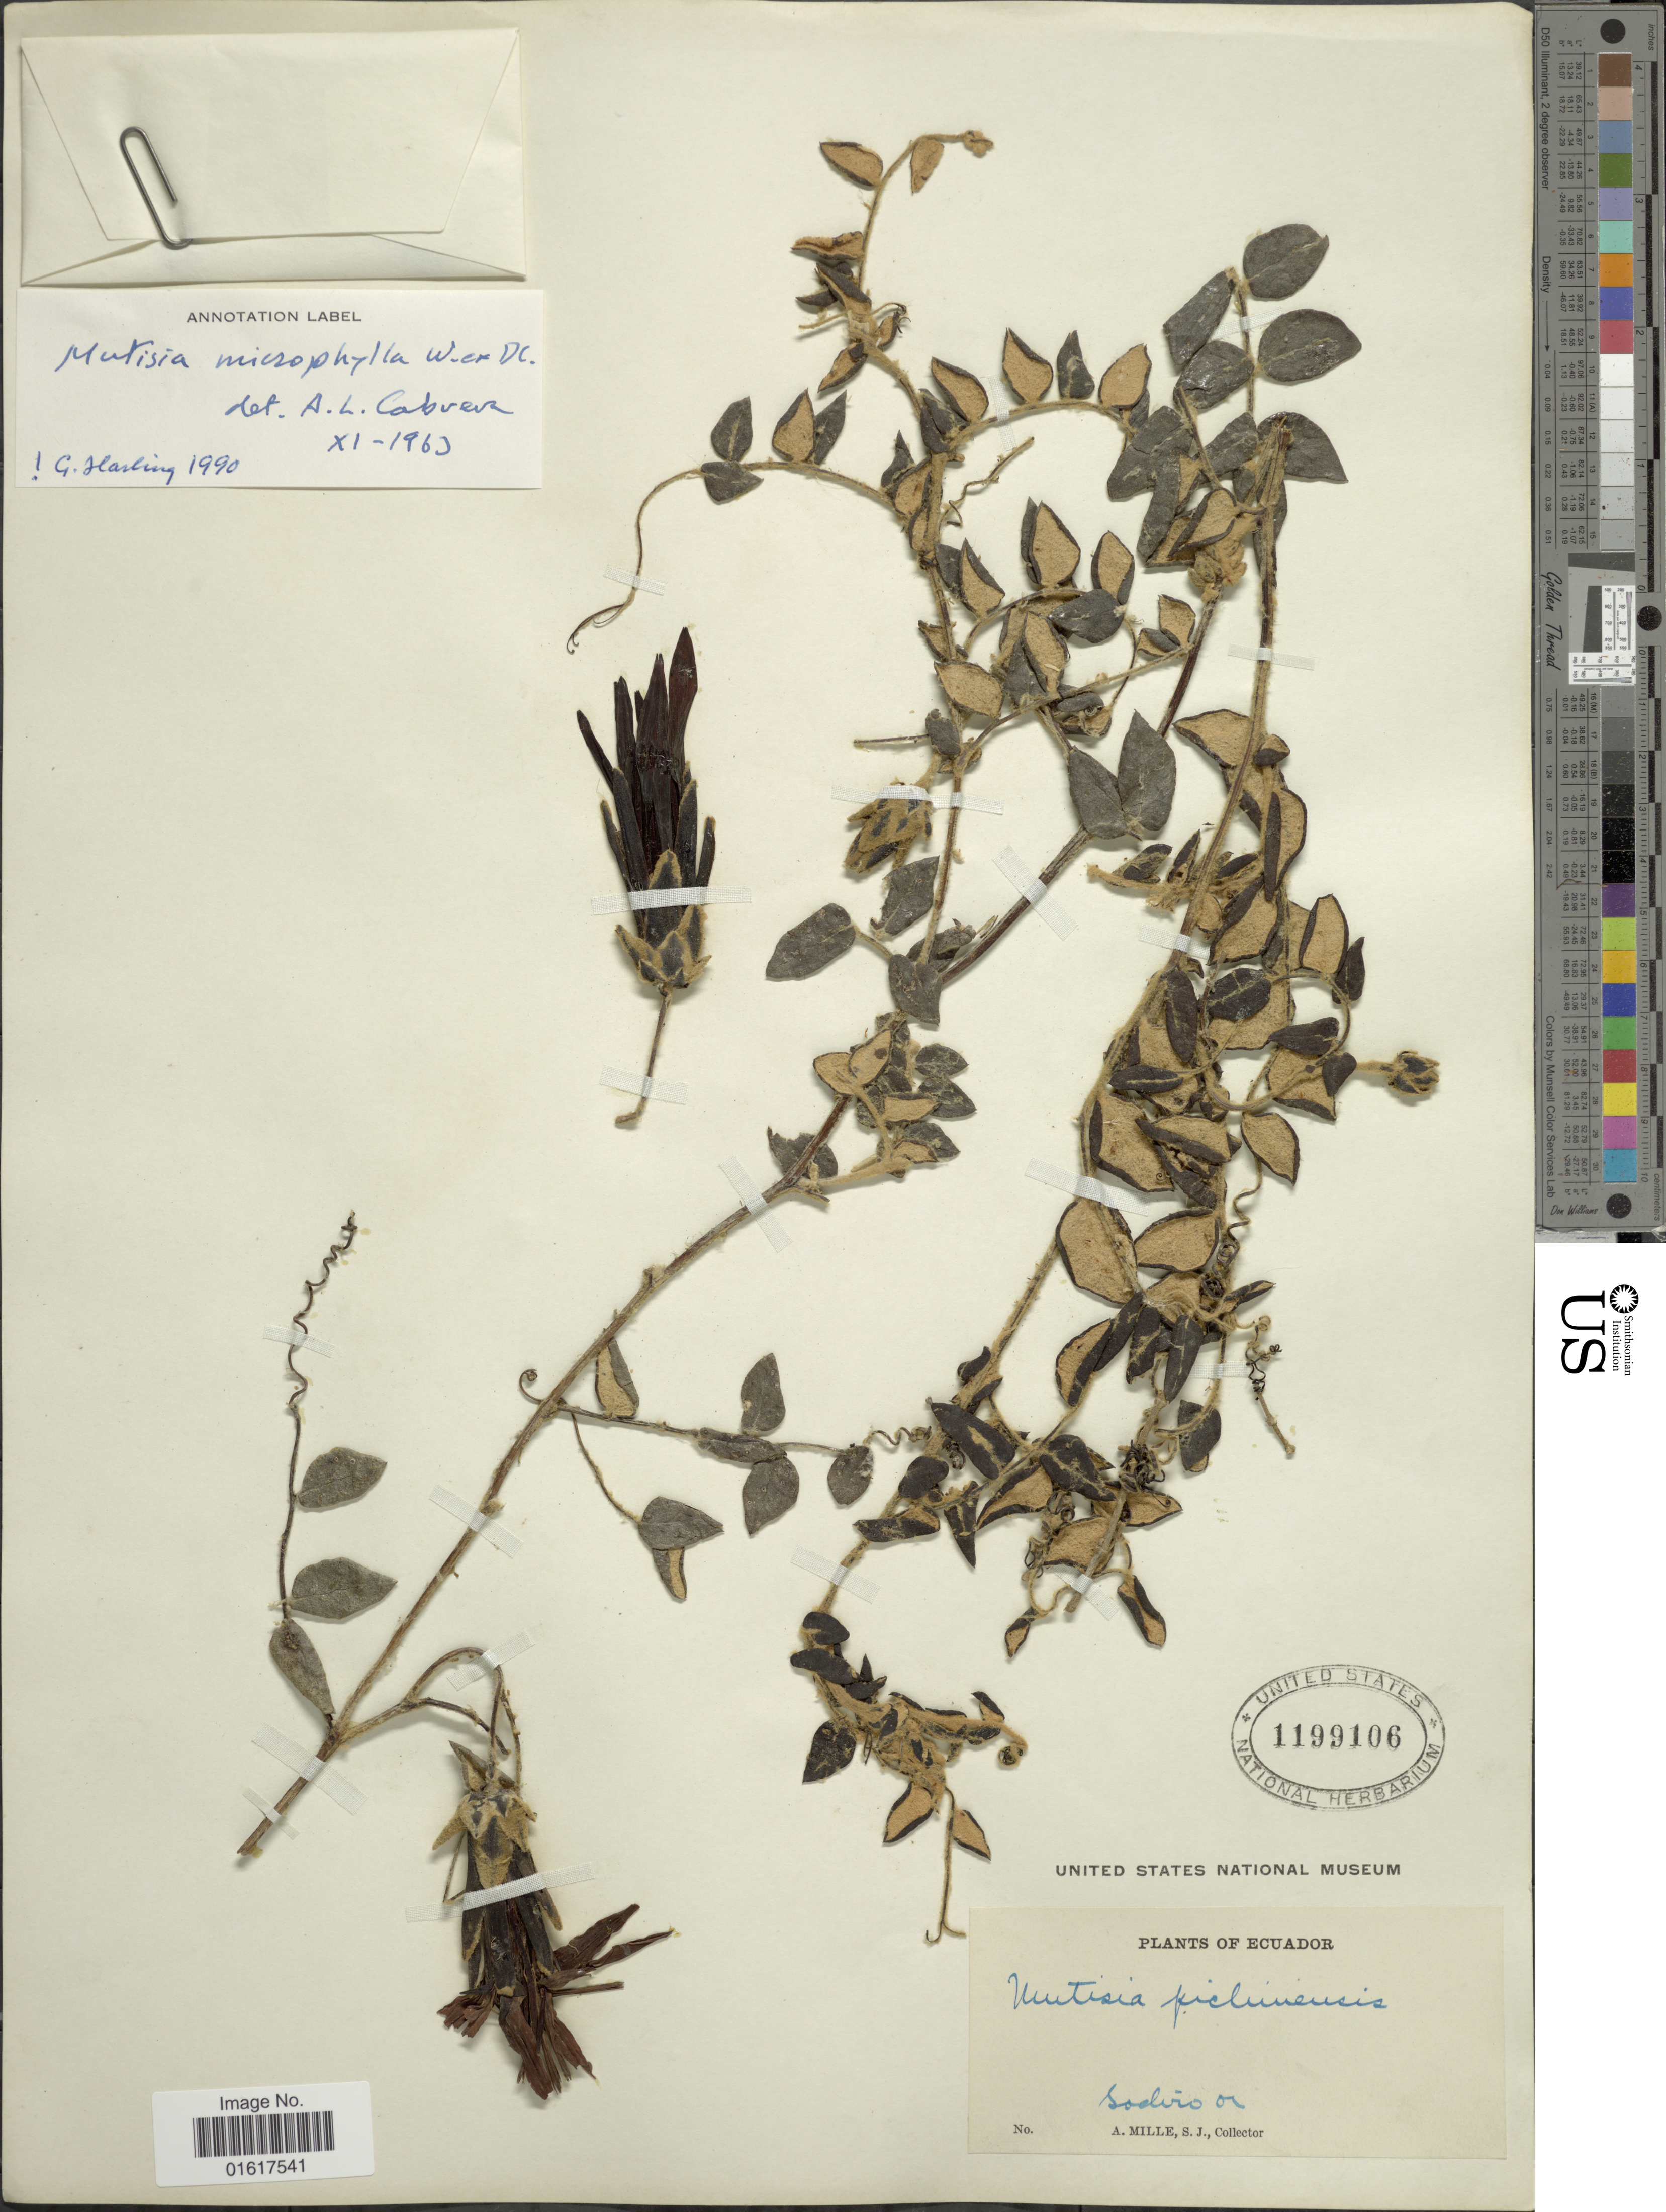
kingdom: Plantae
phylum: Tracheophyta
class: Magnoliopsida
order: Asterales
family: Asteraceae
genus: Mutisia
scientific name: Mutisia microphylla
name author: Willd. ex DC.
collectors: Sodiro, -- & A. Mille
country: Ecuador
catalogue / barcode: US 1199106